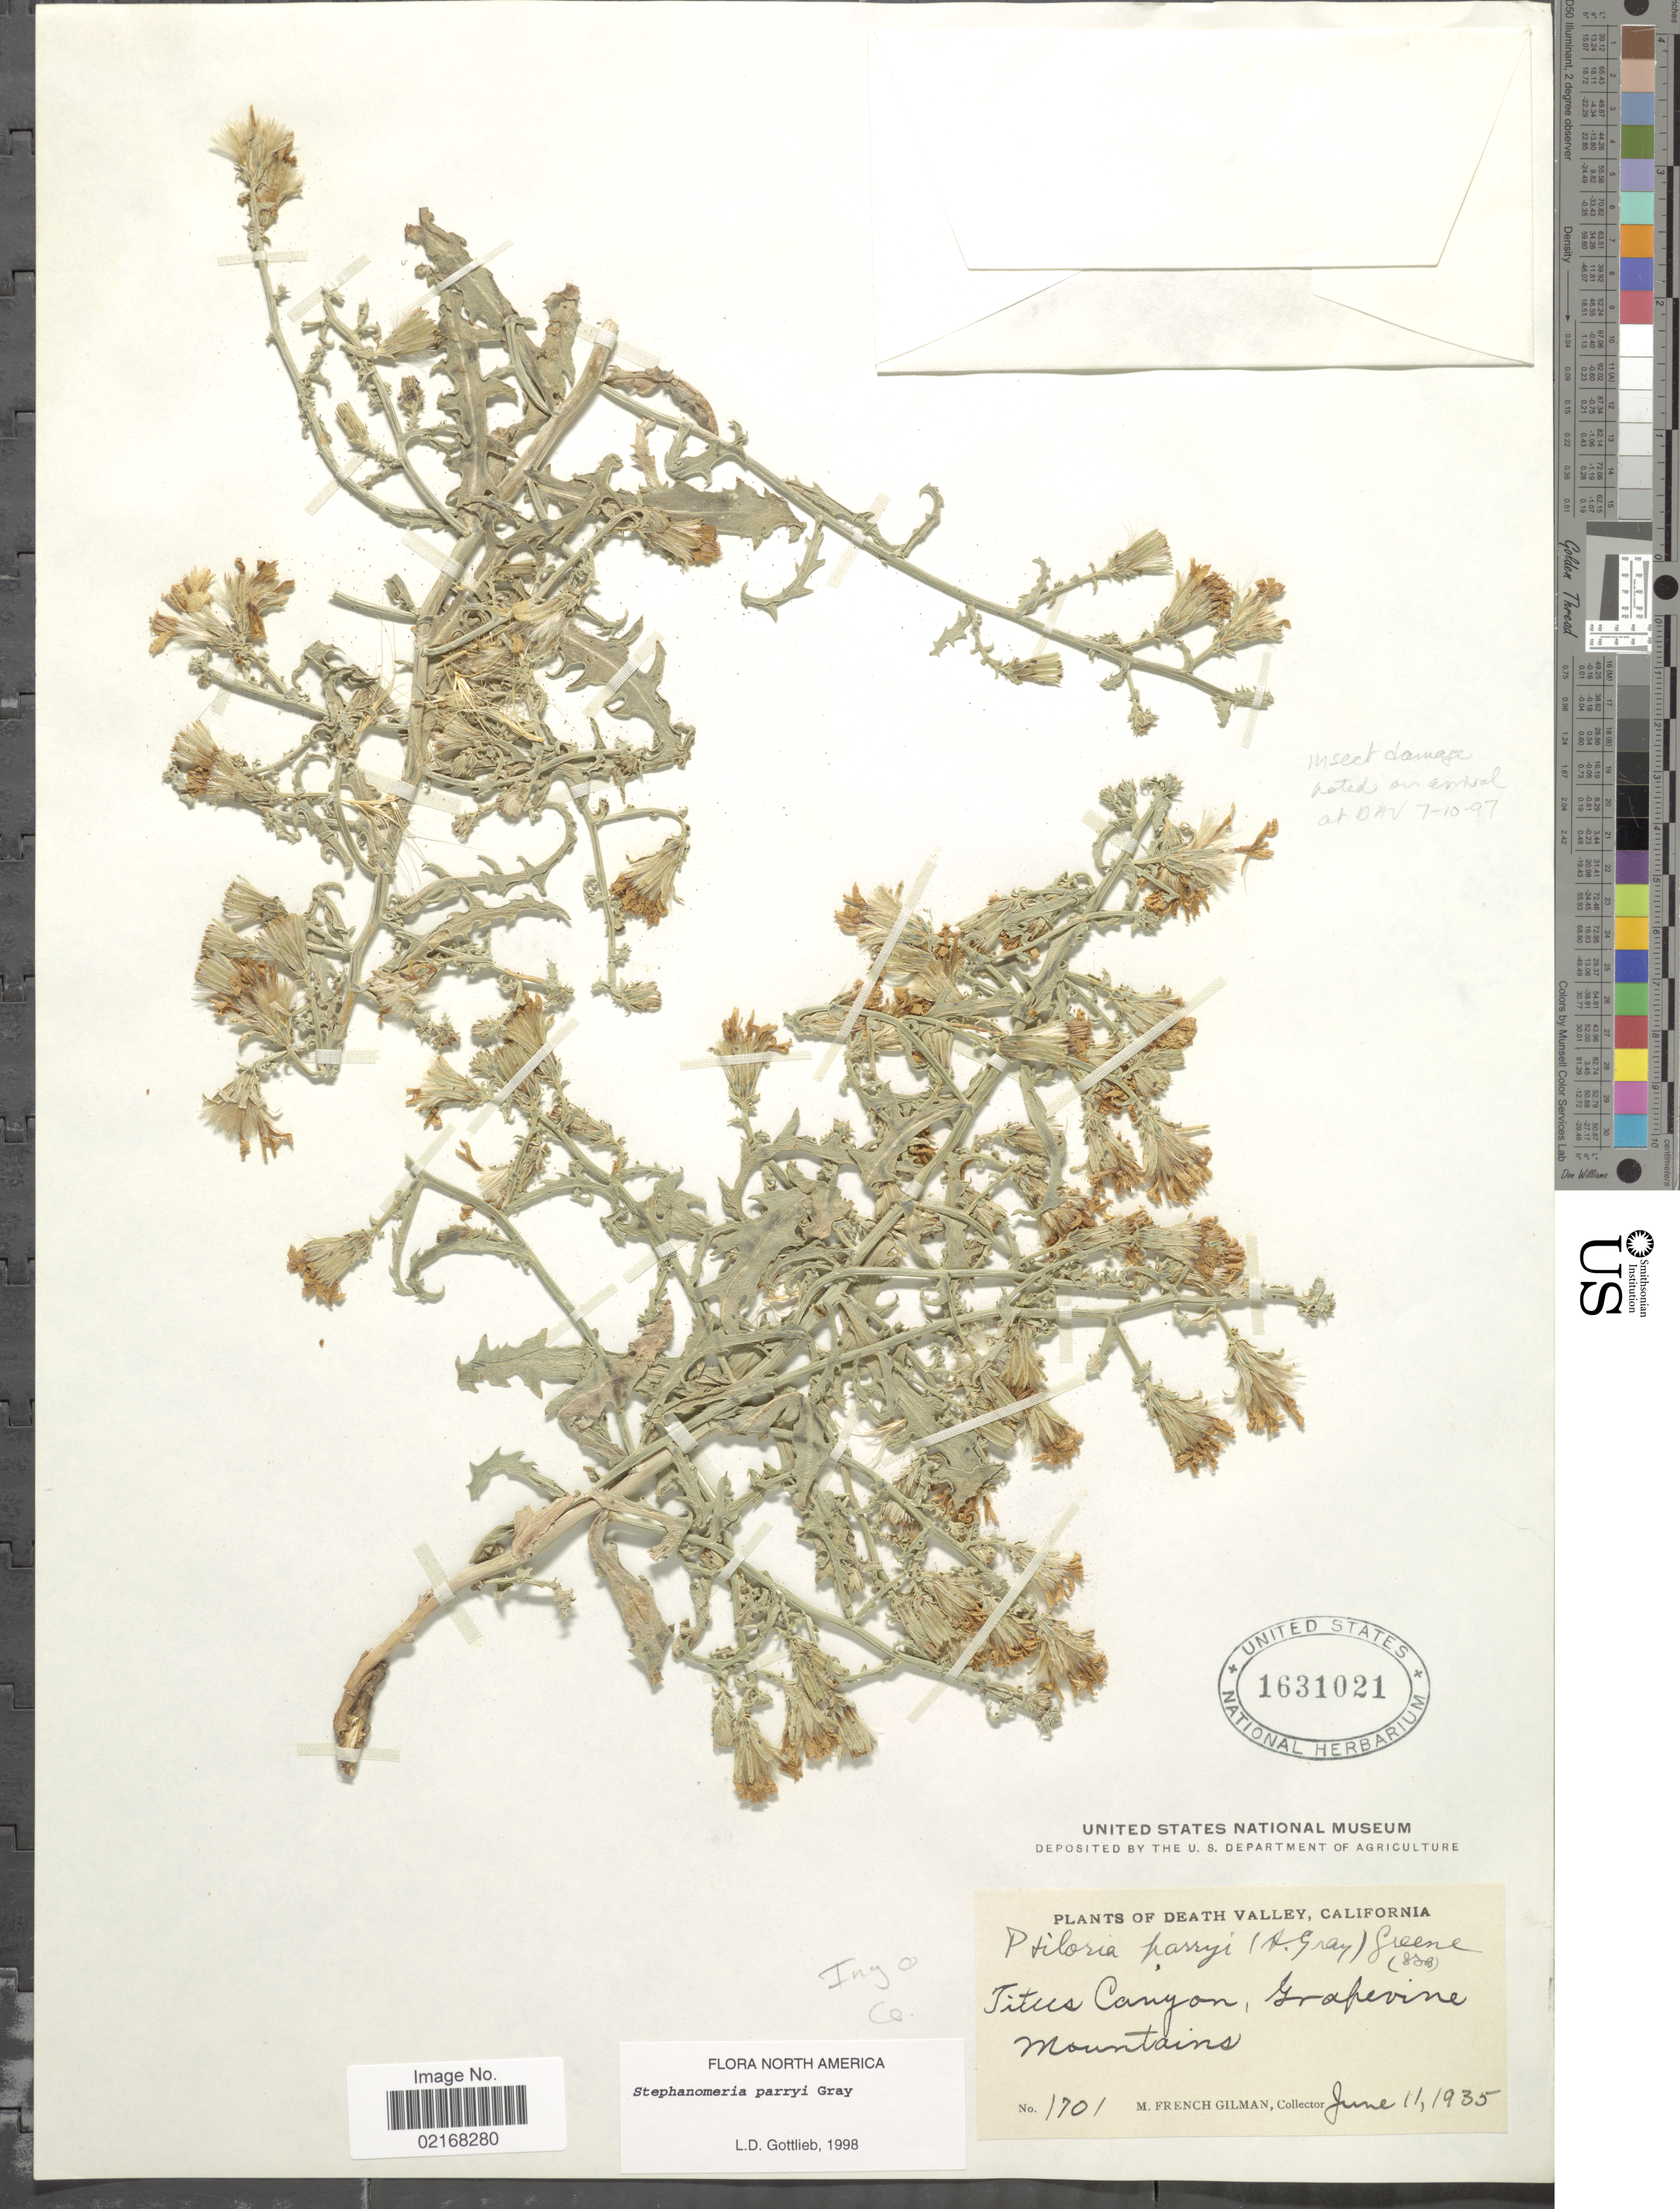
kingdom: Plantae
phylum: Tracheophyta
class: Magnoliopsida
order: Asterales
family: Asteraceae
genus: Stephanomeria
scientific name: Stephanomeria parryi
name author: A. Gray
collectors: M. F. Gilman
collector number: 1701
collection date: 1935-06-11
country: United States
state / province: California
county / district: Inyo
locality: Death Valley, California. Titus Canyon, Grapevine Mountains. Inyo Co.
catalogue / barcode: US 1631021